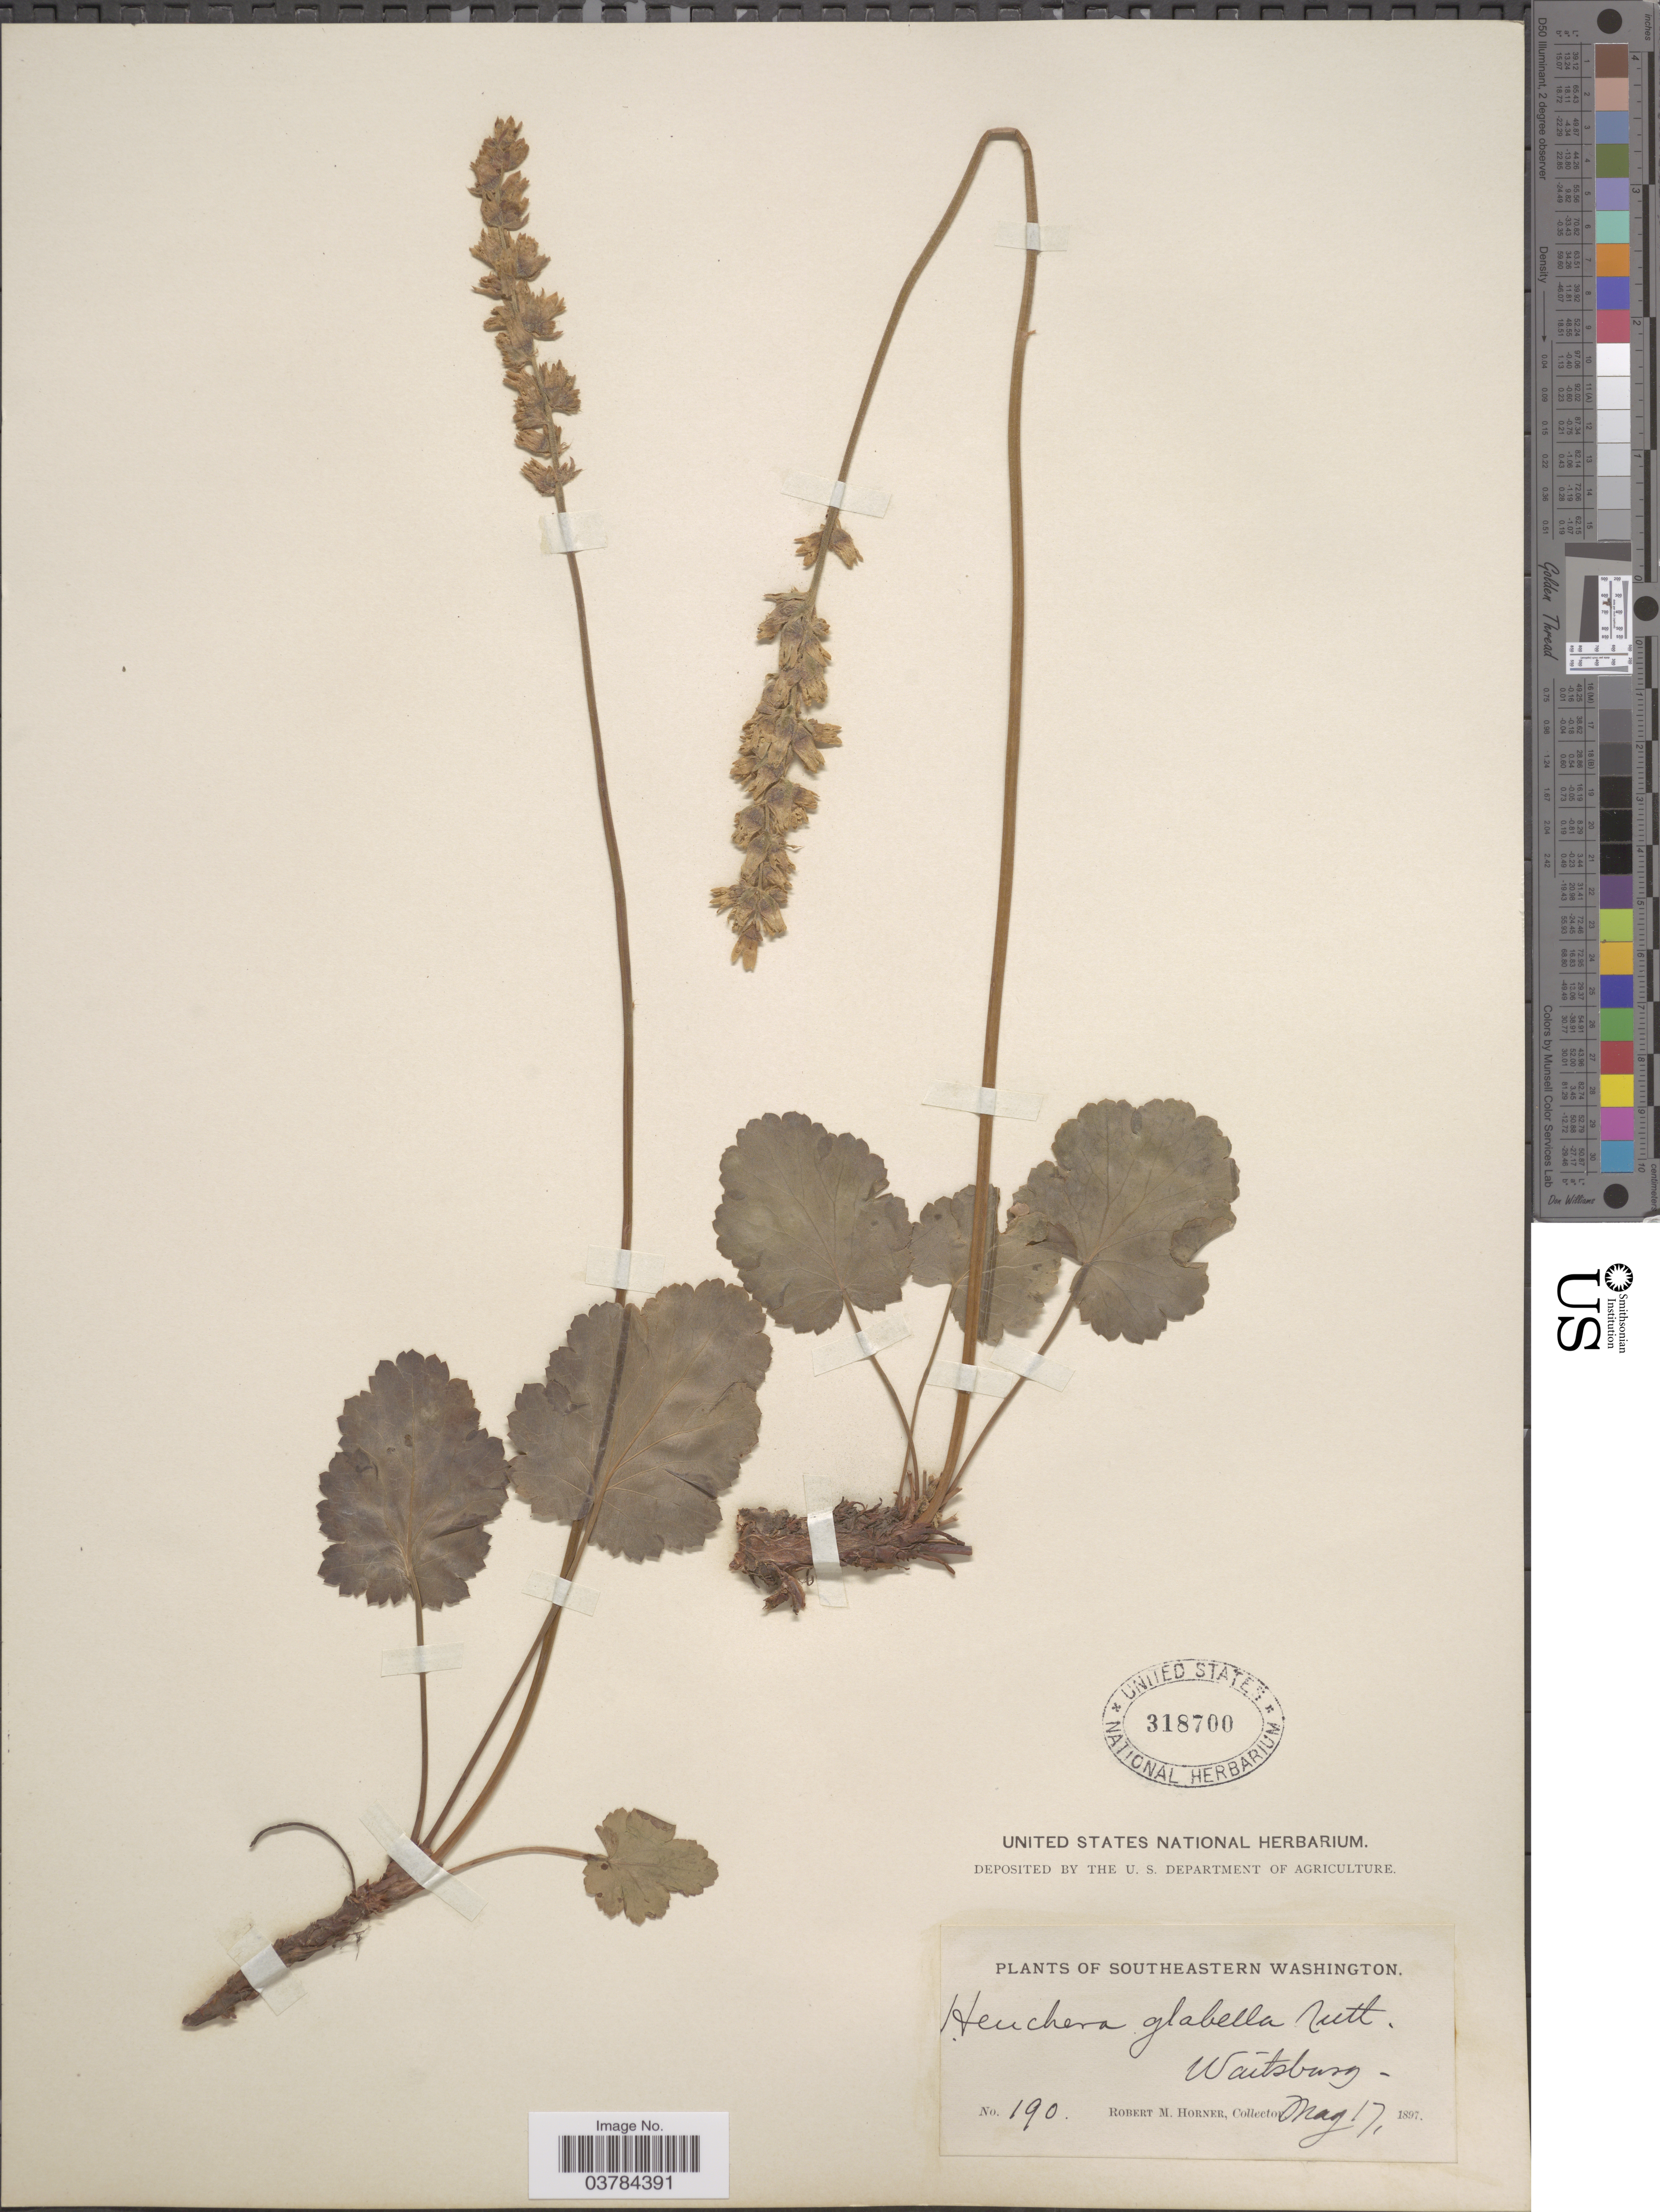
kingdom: Plantae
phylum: Tracheophyta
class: Magnoliopsida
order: Saxifragales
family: Saxifragaceae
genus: Heuchera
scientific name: Heuchera cylindrica var. glabella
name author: (Torr. & A. Gray) Wheelock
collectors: R. Horner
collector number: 190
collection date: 1897-05-17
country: United States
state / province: Washington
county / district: Walla Walla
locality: Southeastern Washington. Waitsburg.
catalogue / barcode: US 318700